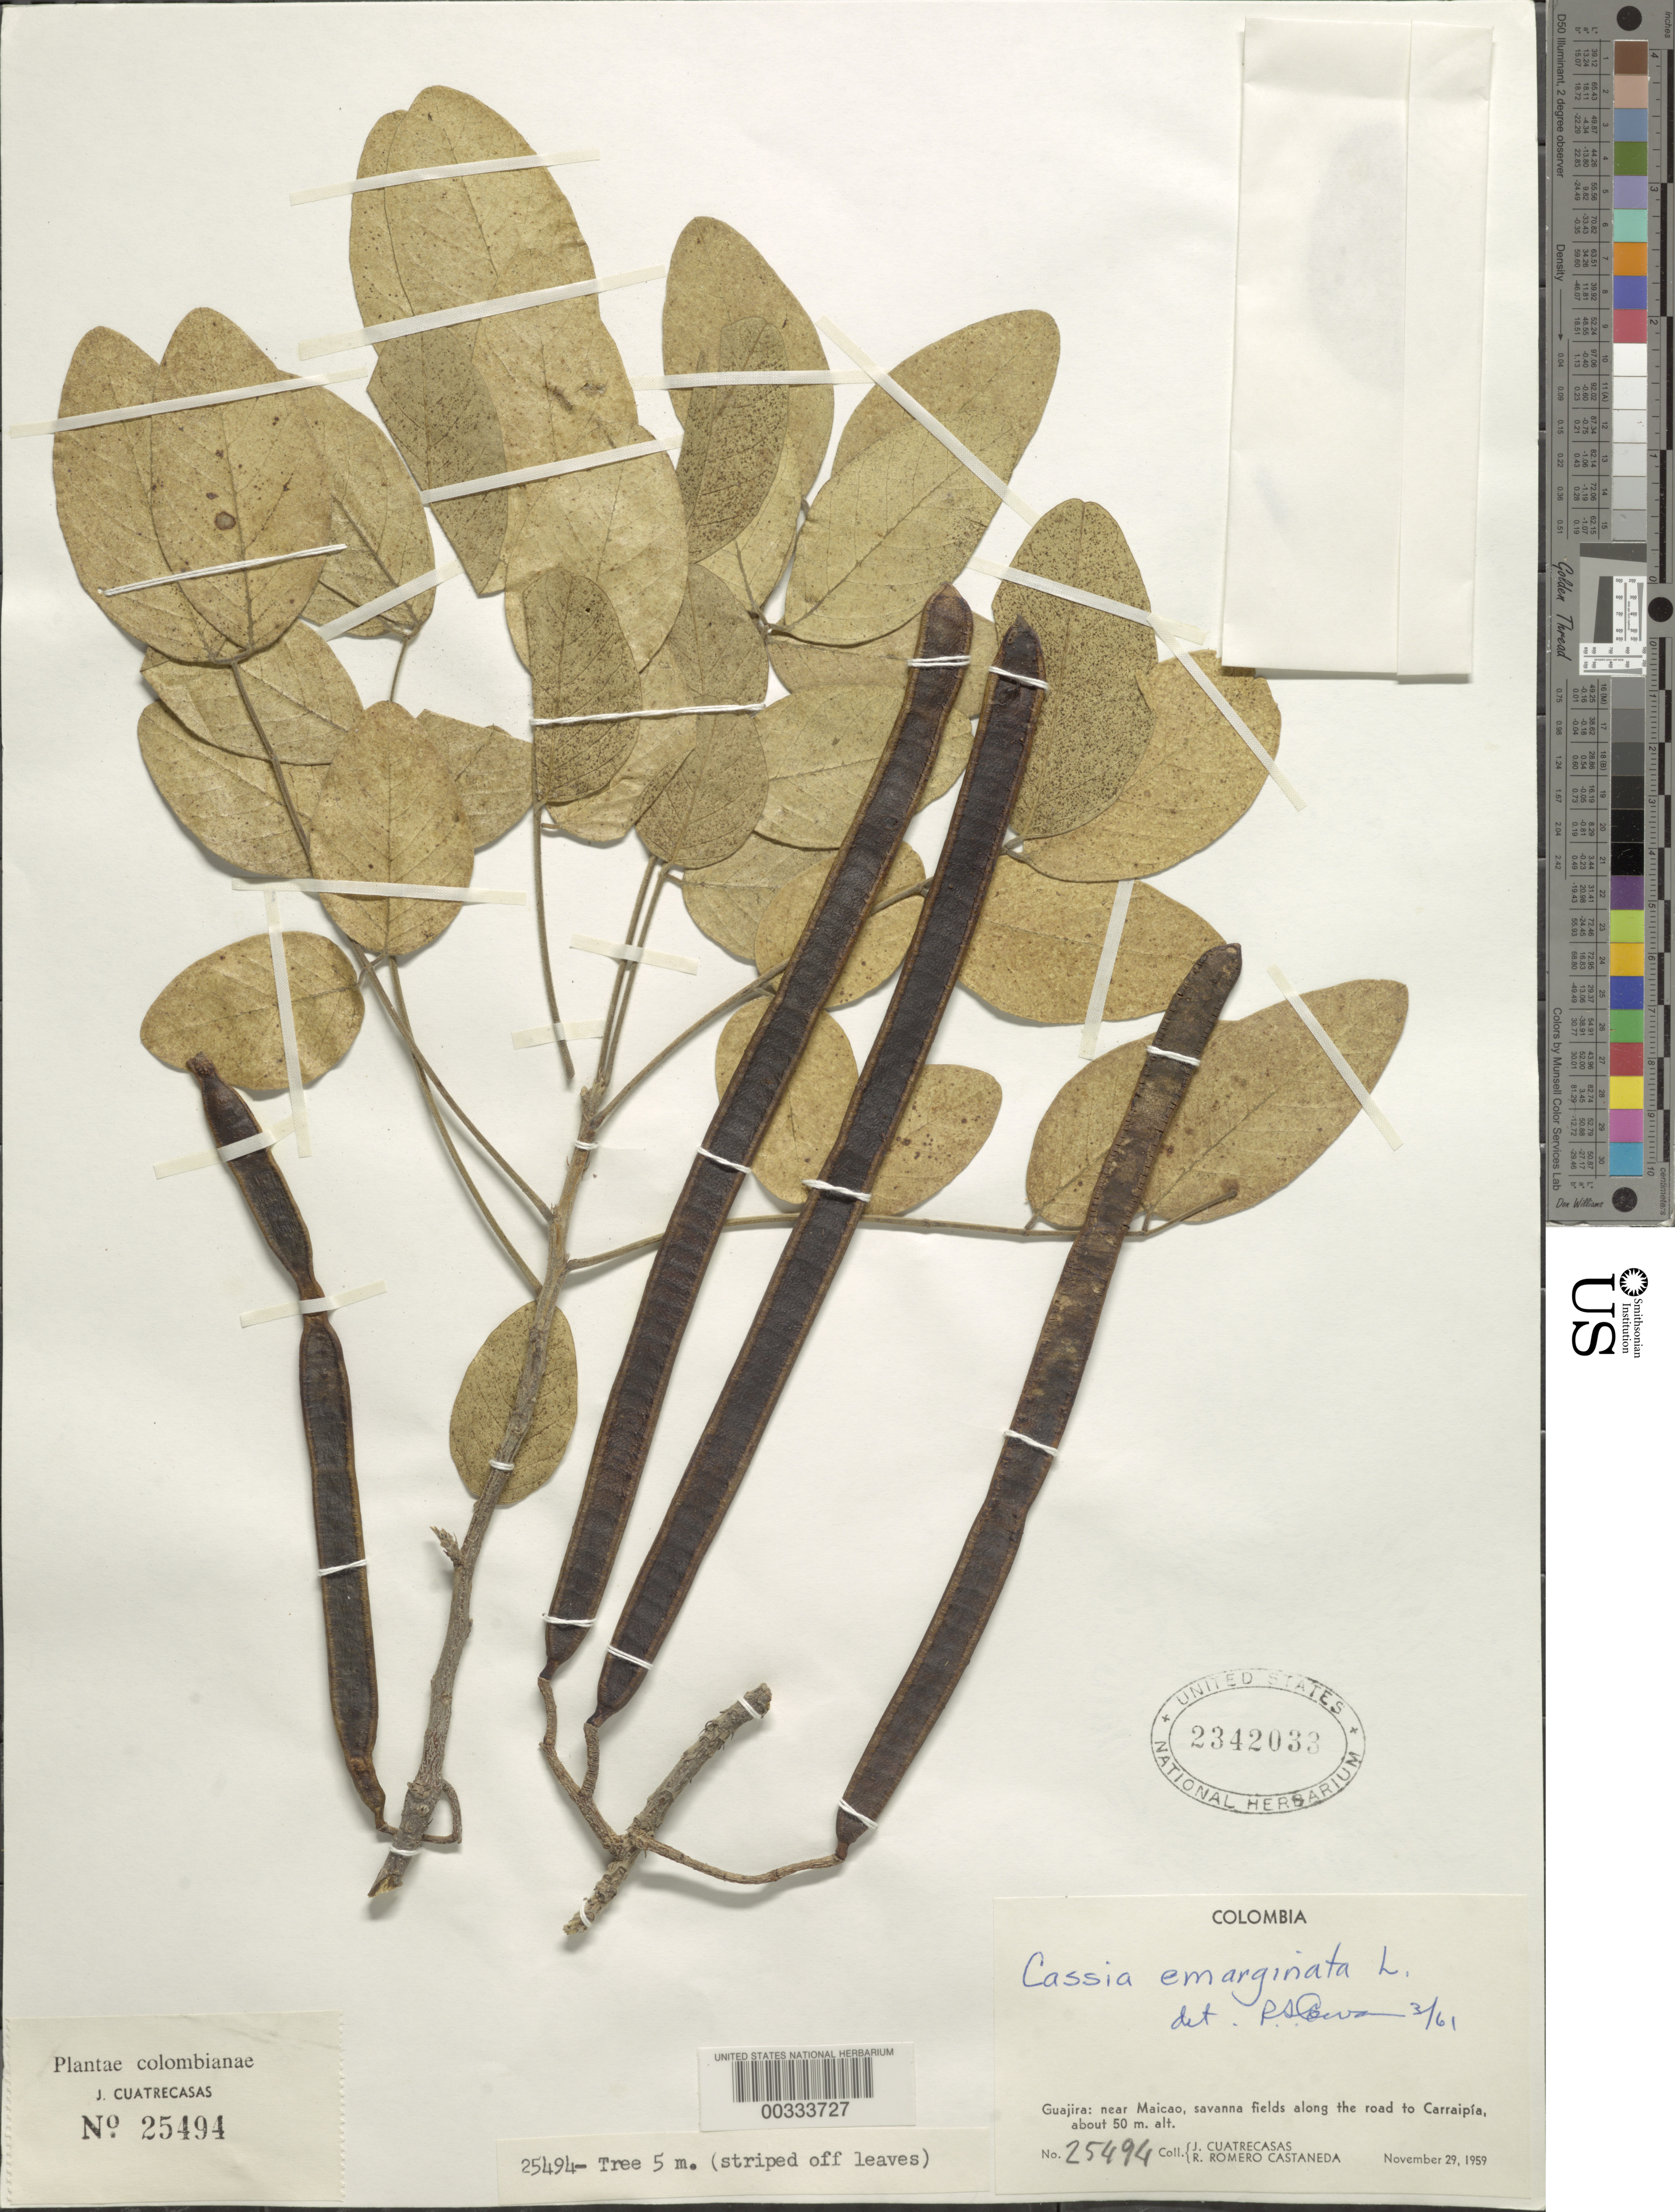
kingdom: Plantae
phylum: Tracheophyta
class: Magnoliopsida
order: Fabales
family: Fabaceae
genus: Senna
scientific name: Senna atomaria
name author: (L.) H.S. Irwin & Barneby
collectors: J. Cuatrecasas & R. Romero Castañeda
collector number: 25494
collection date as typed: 29 Nov 1959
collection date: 1959-11-29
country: Colombia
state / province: La Guajira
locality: Near Maicao, along road to Carraipia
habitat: Savanna fields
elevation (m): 50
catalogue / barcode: US 2342033